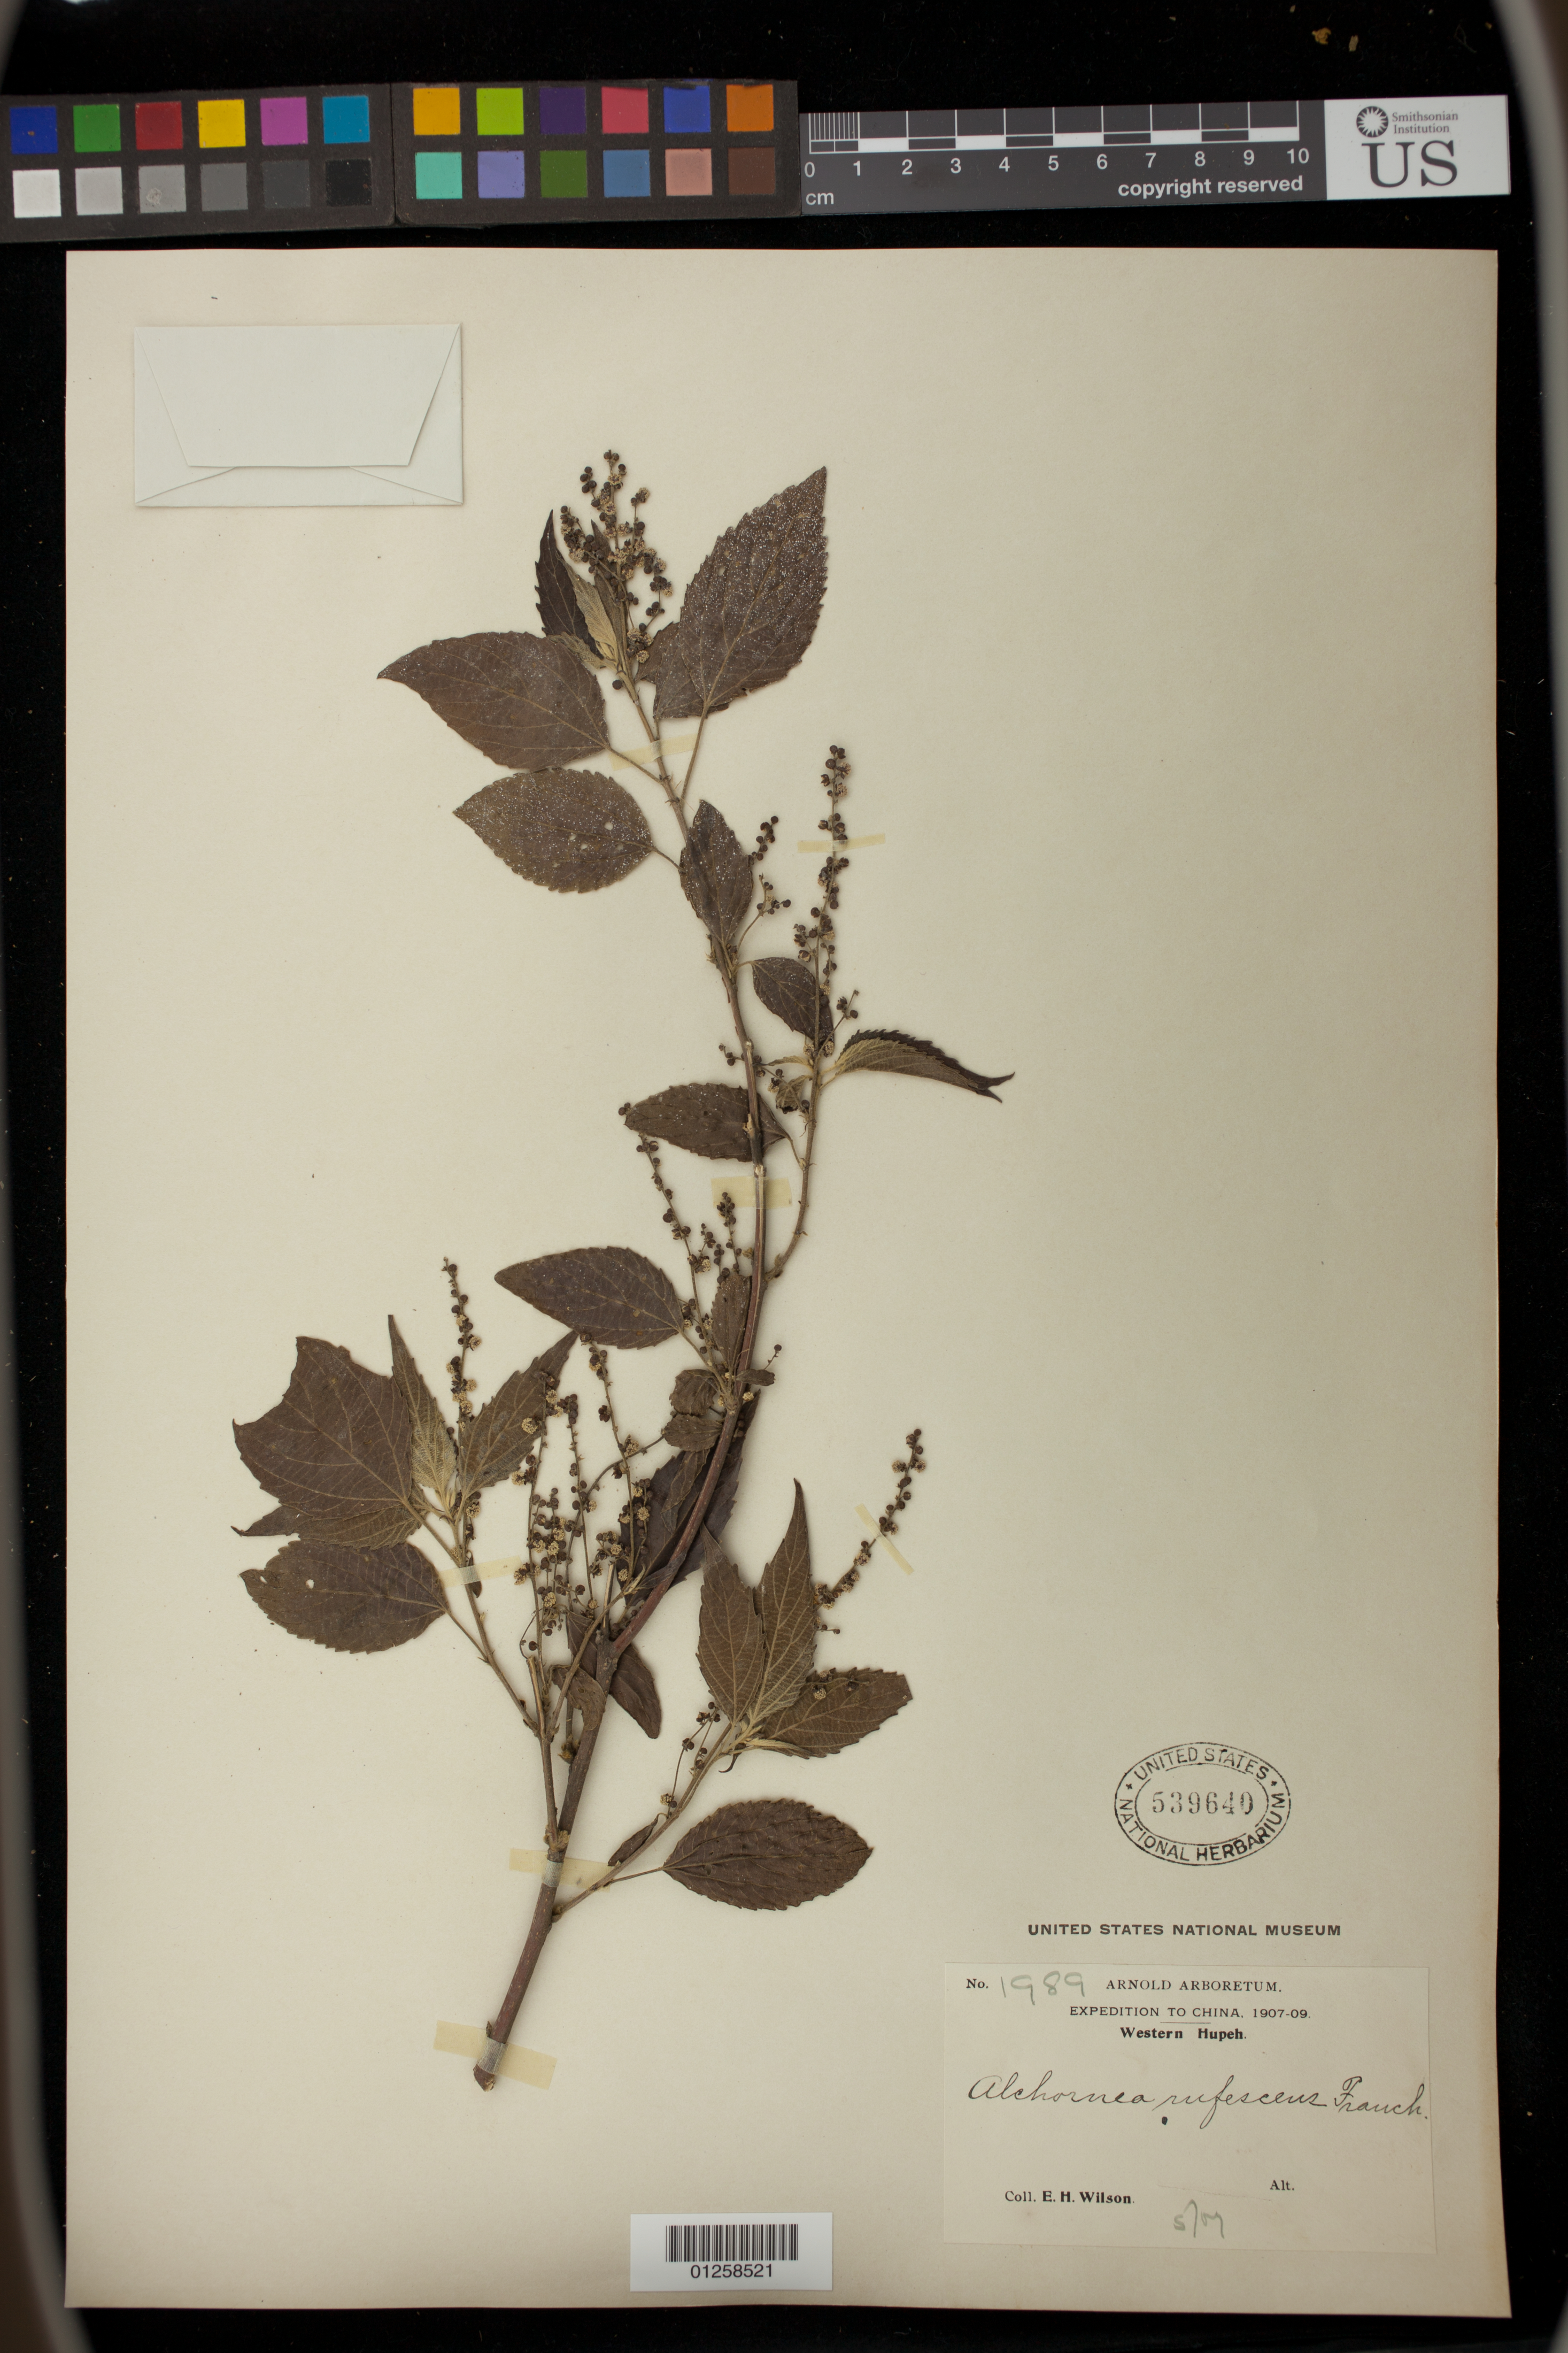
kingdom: Plantae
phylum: Tracheophyta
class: Magnoliopsida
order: Malpighiales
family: Euphorbiaceae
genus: Discocleidion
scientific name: Discocleidion rufescens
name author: (Franch.) Pax & K. Hoffm.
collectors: E. H. Wilson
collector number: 1989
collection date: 1907-07-05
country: China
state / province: Hubei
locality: Western Hupeh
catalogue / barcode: US 539640